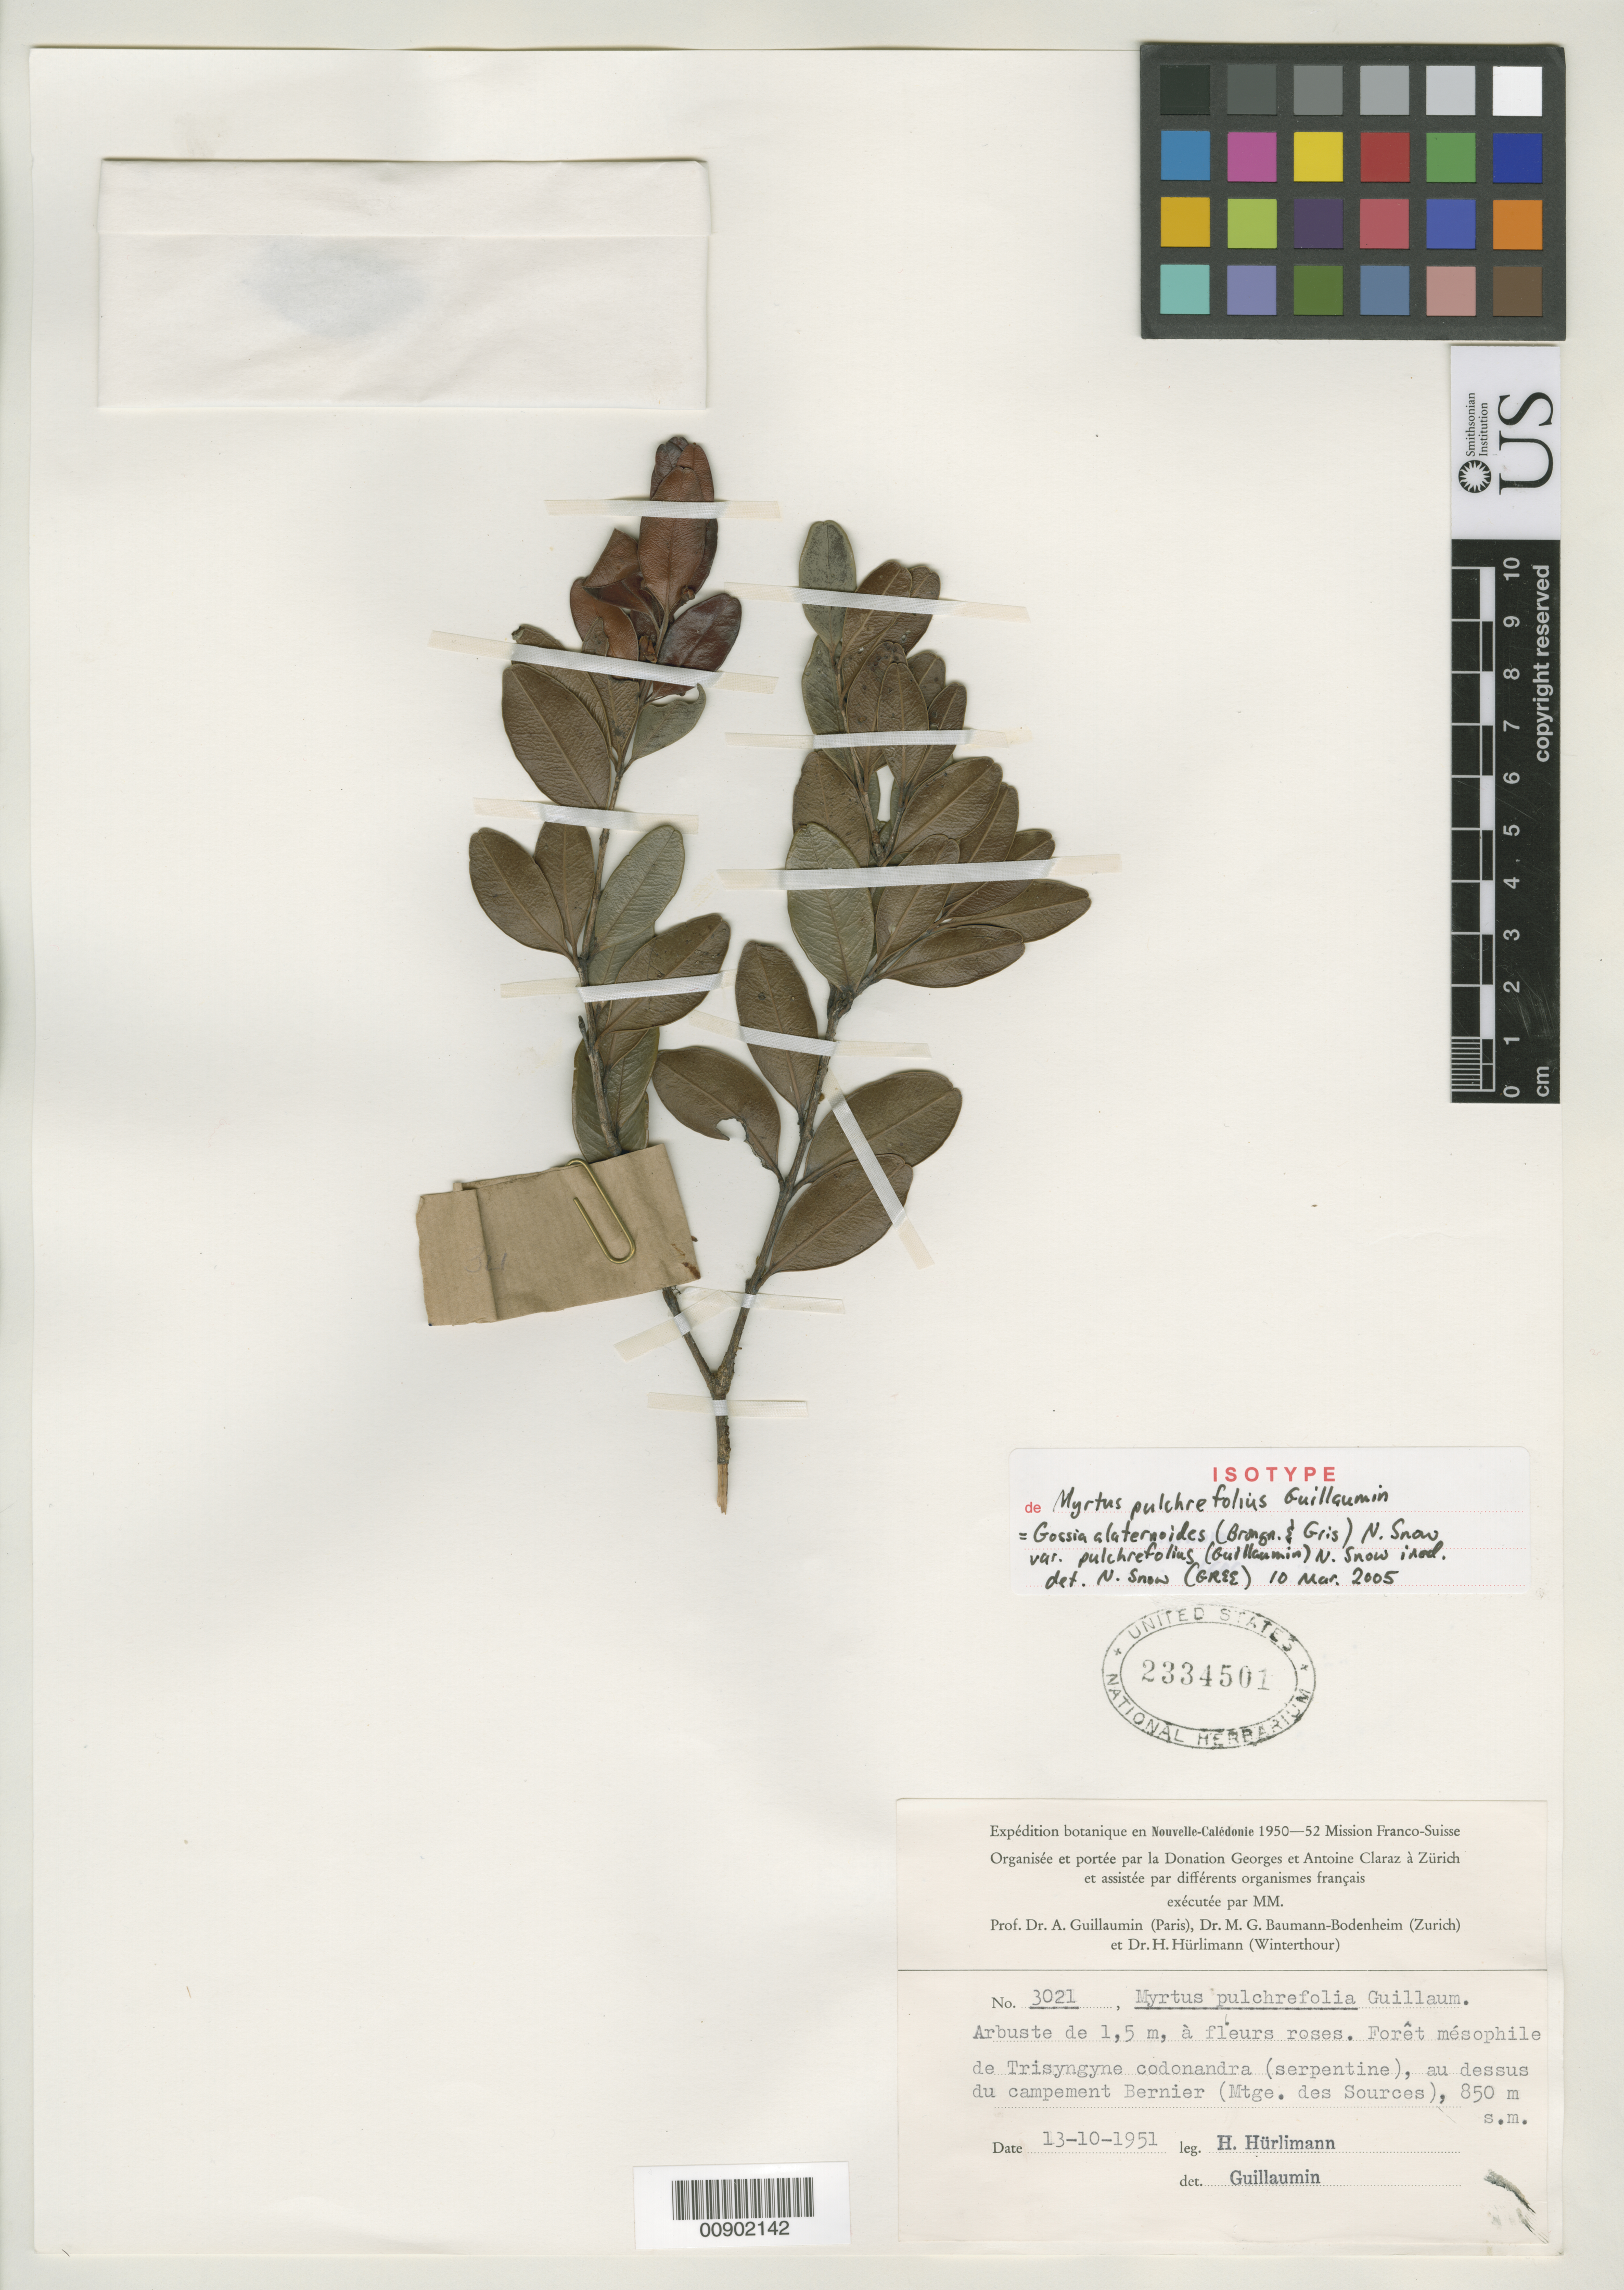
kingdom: Plantae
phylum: Tracheophyta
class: Magnoliopsida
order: Myrtales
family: Myrtaceae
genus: Myrtus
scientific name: Myrtus pulchrefolius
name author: Guillaumin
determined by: Snow, N. W.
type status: Isotype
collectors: H. Hürlimann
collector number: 3021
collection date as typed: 13 Oct 1951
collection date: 1951-10-13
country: New Caledonia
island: New Caledonia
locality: Au dessus du campement Bernier (Mtge. des Sources).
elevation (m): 850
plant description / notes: Earlier published as nom. nud., same publication 8: 144.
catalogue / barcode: US 2334501